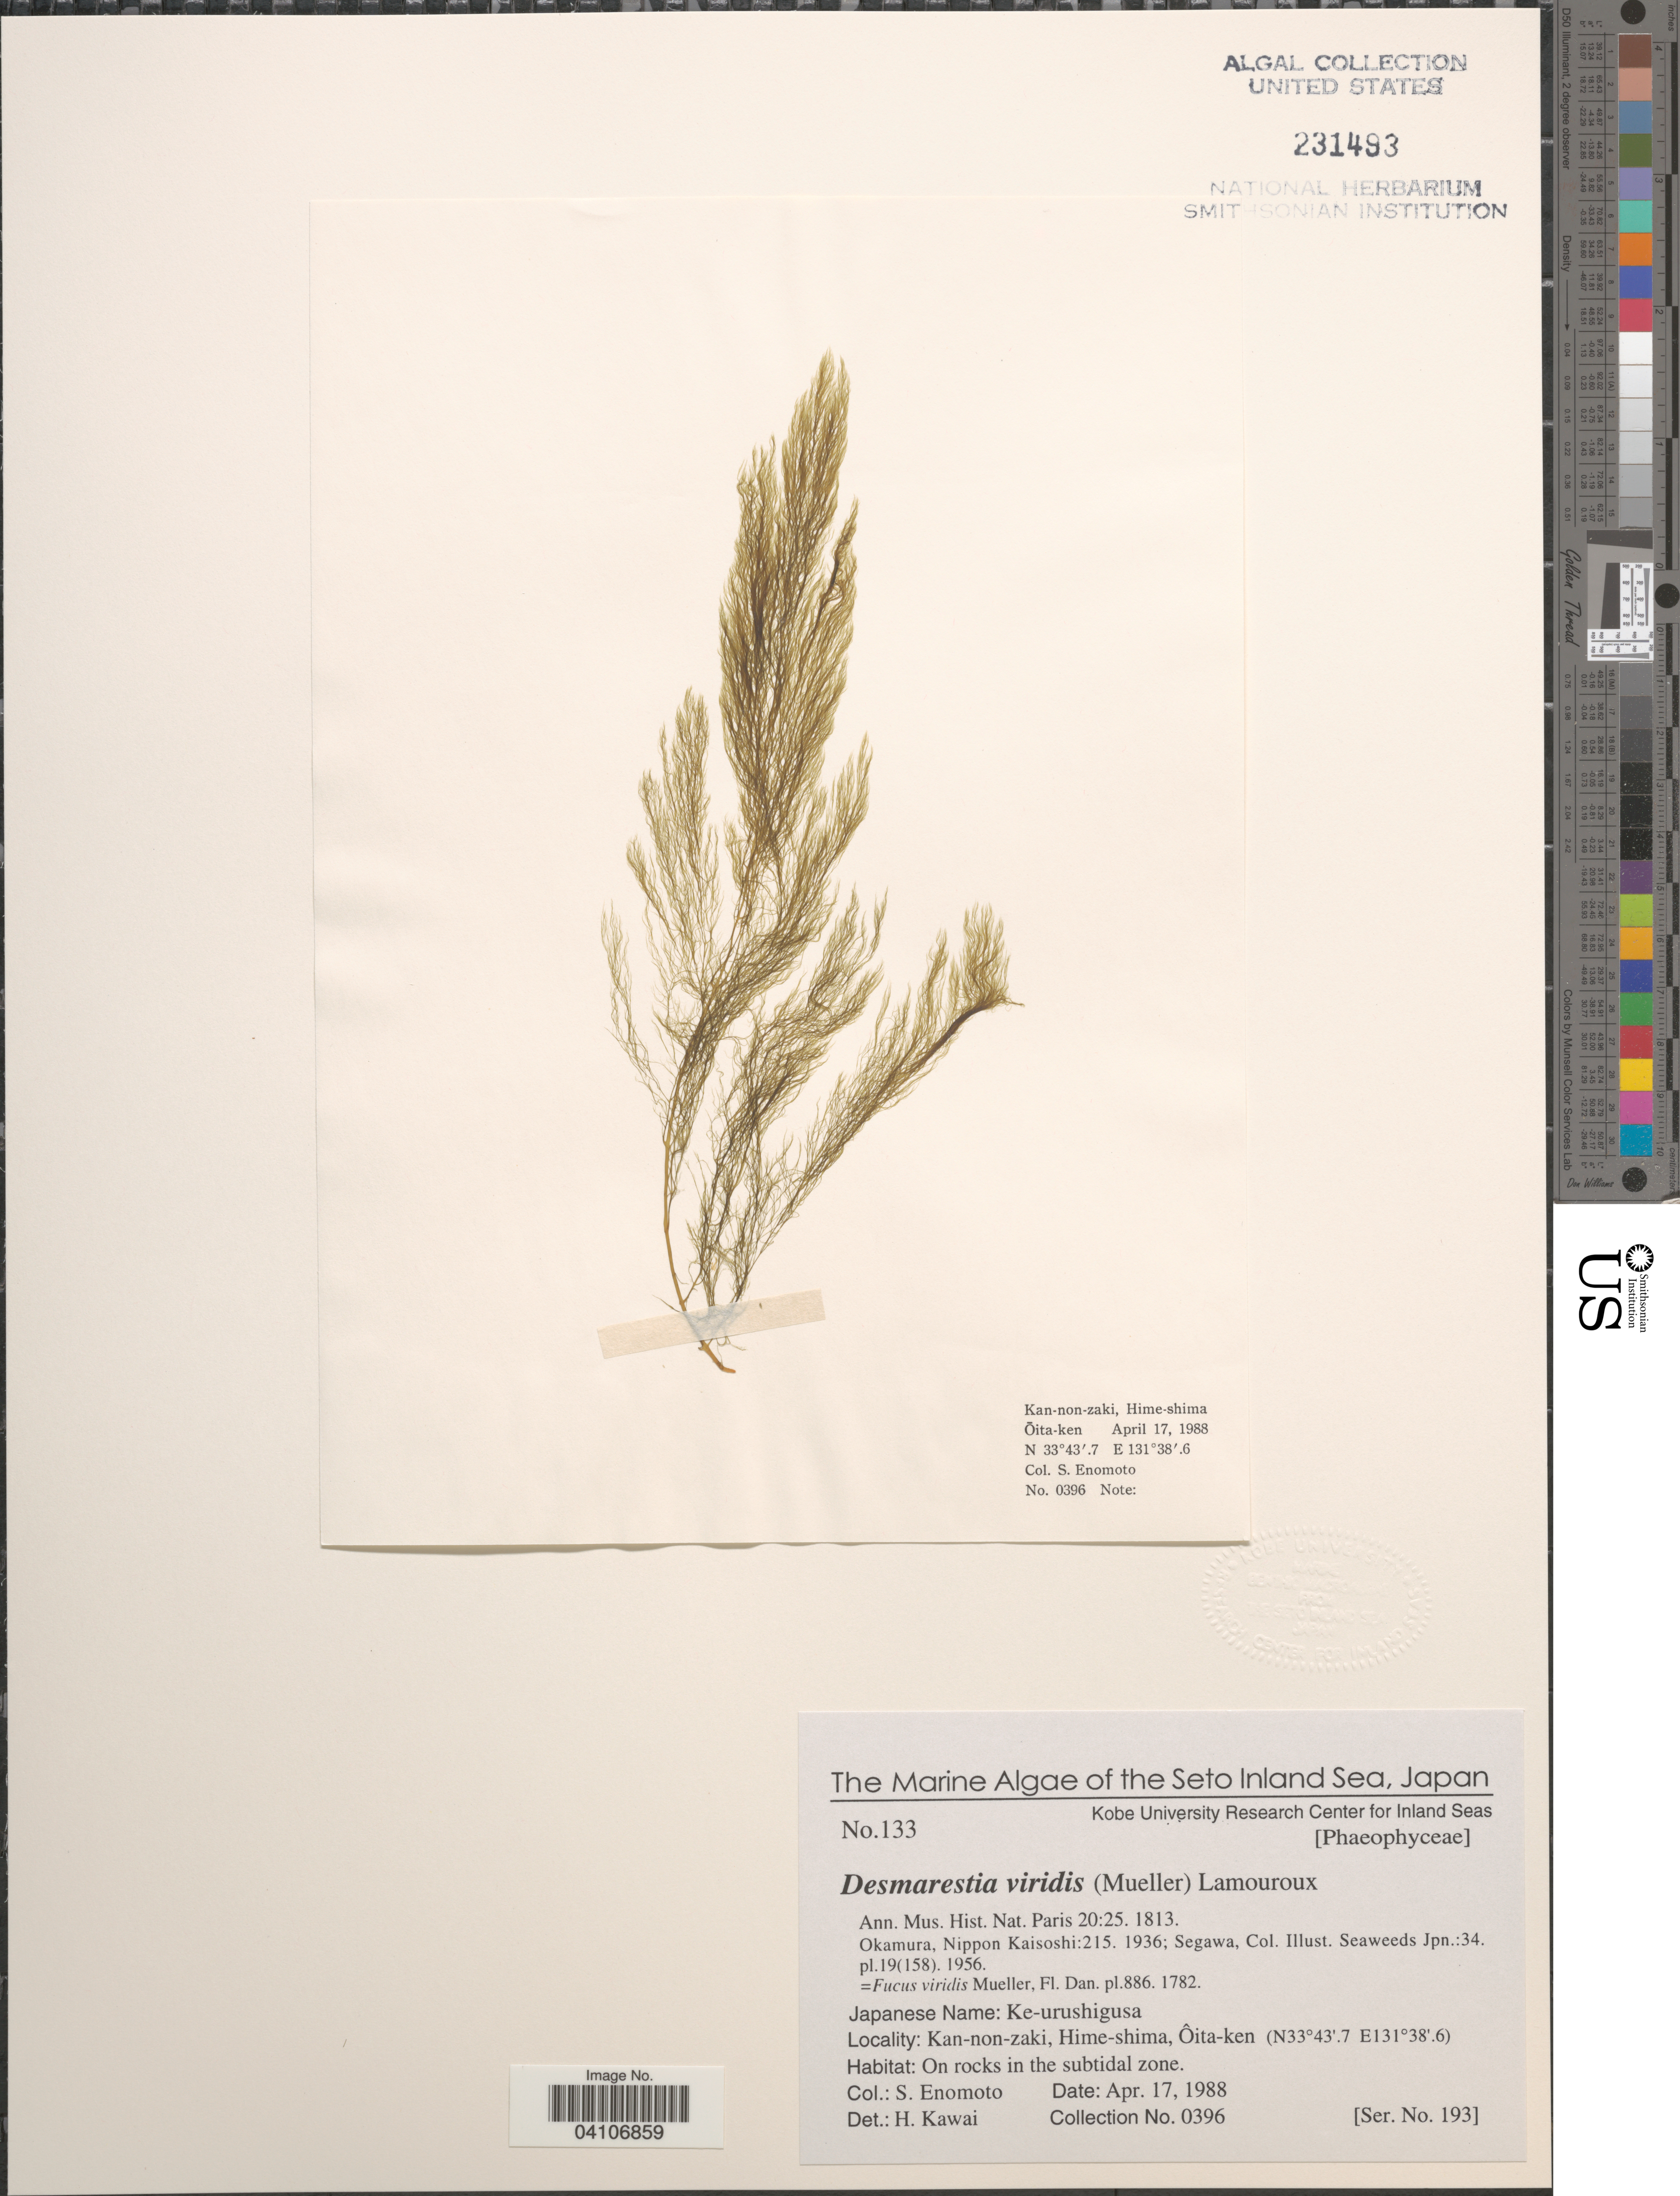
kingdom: Chromista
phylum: Ochrophyta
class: Phaeophyceae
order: Desmarestiales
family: Desmarestiaceae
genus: Desmarestia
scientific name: Desmarestia viridis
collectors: S. Enomoto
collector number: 0396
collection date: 1988-04-17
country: Japan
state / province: Oita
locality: The Seto Inland Sea. Kan-non-zaki, Hime-shima, Ôita-ken. On rocks in the subtidal zone.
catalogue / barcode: US 231493